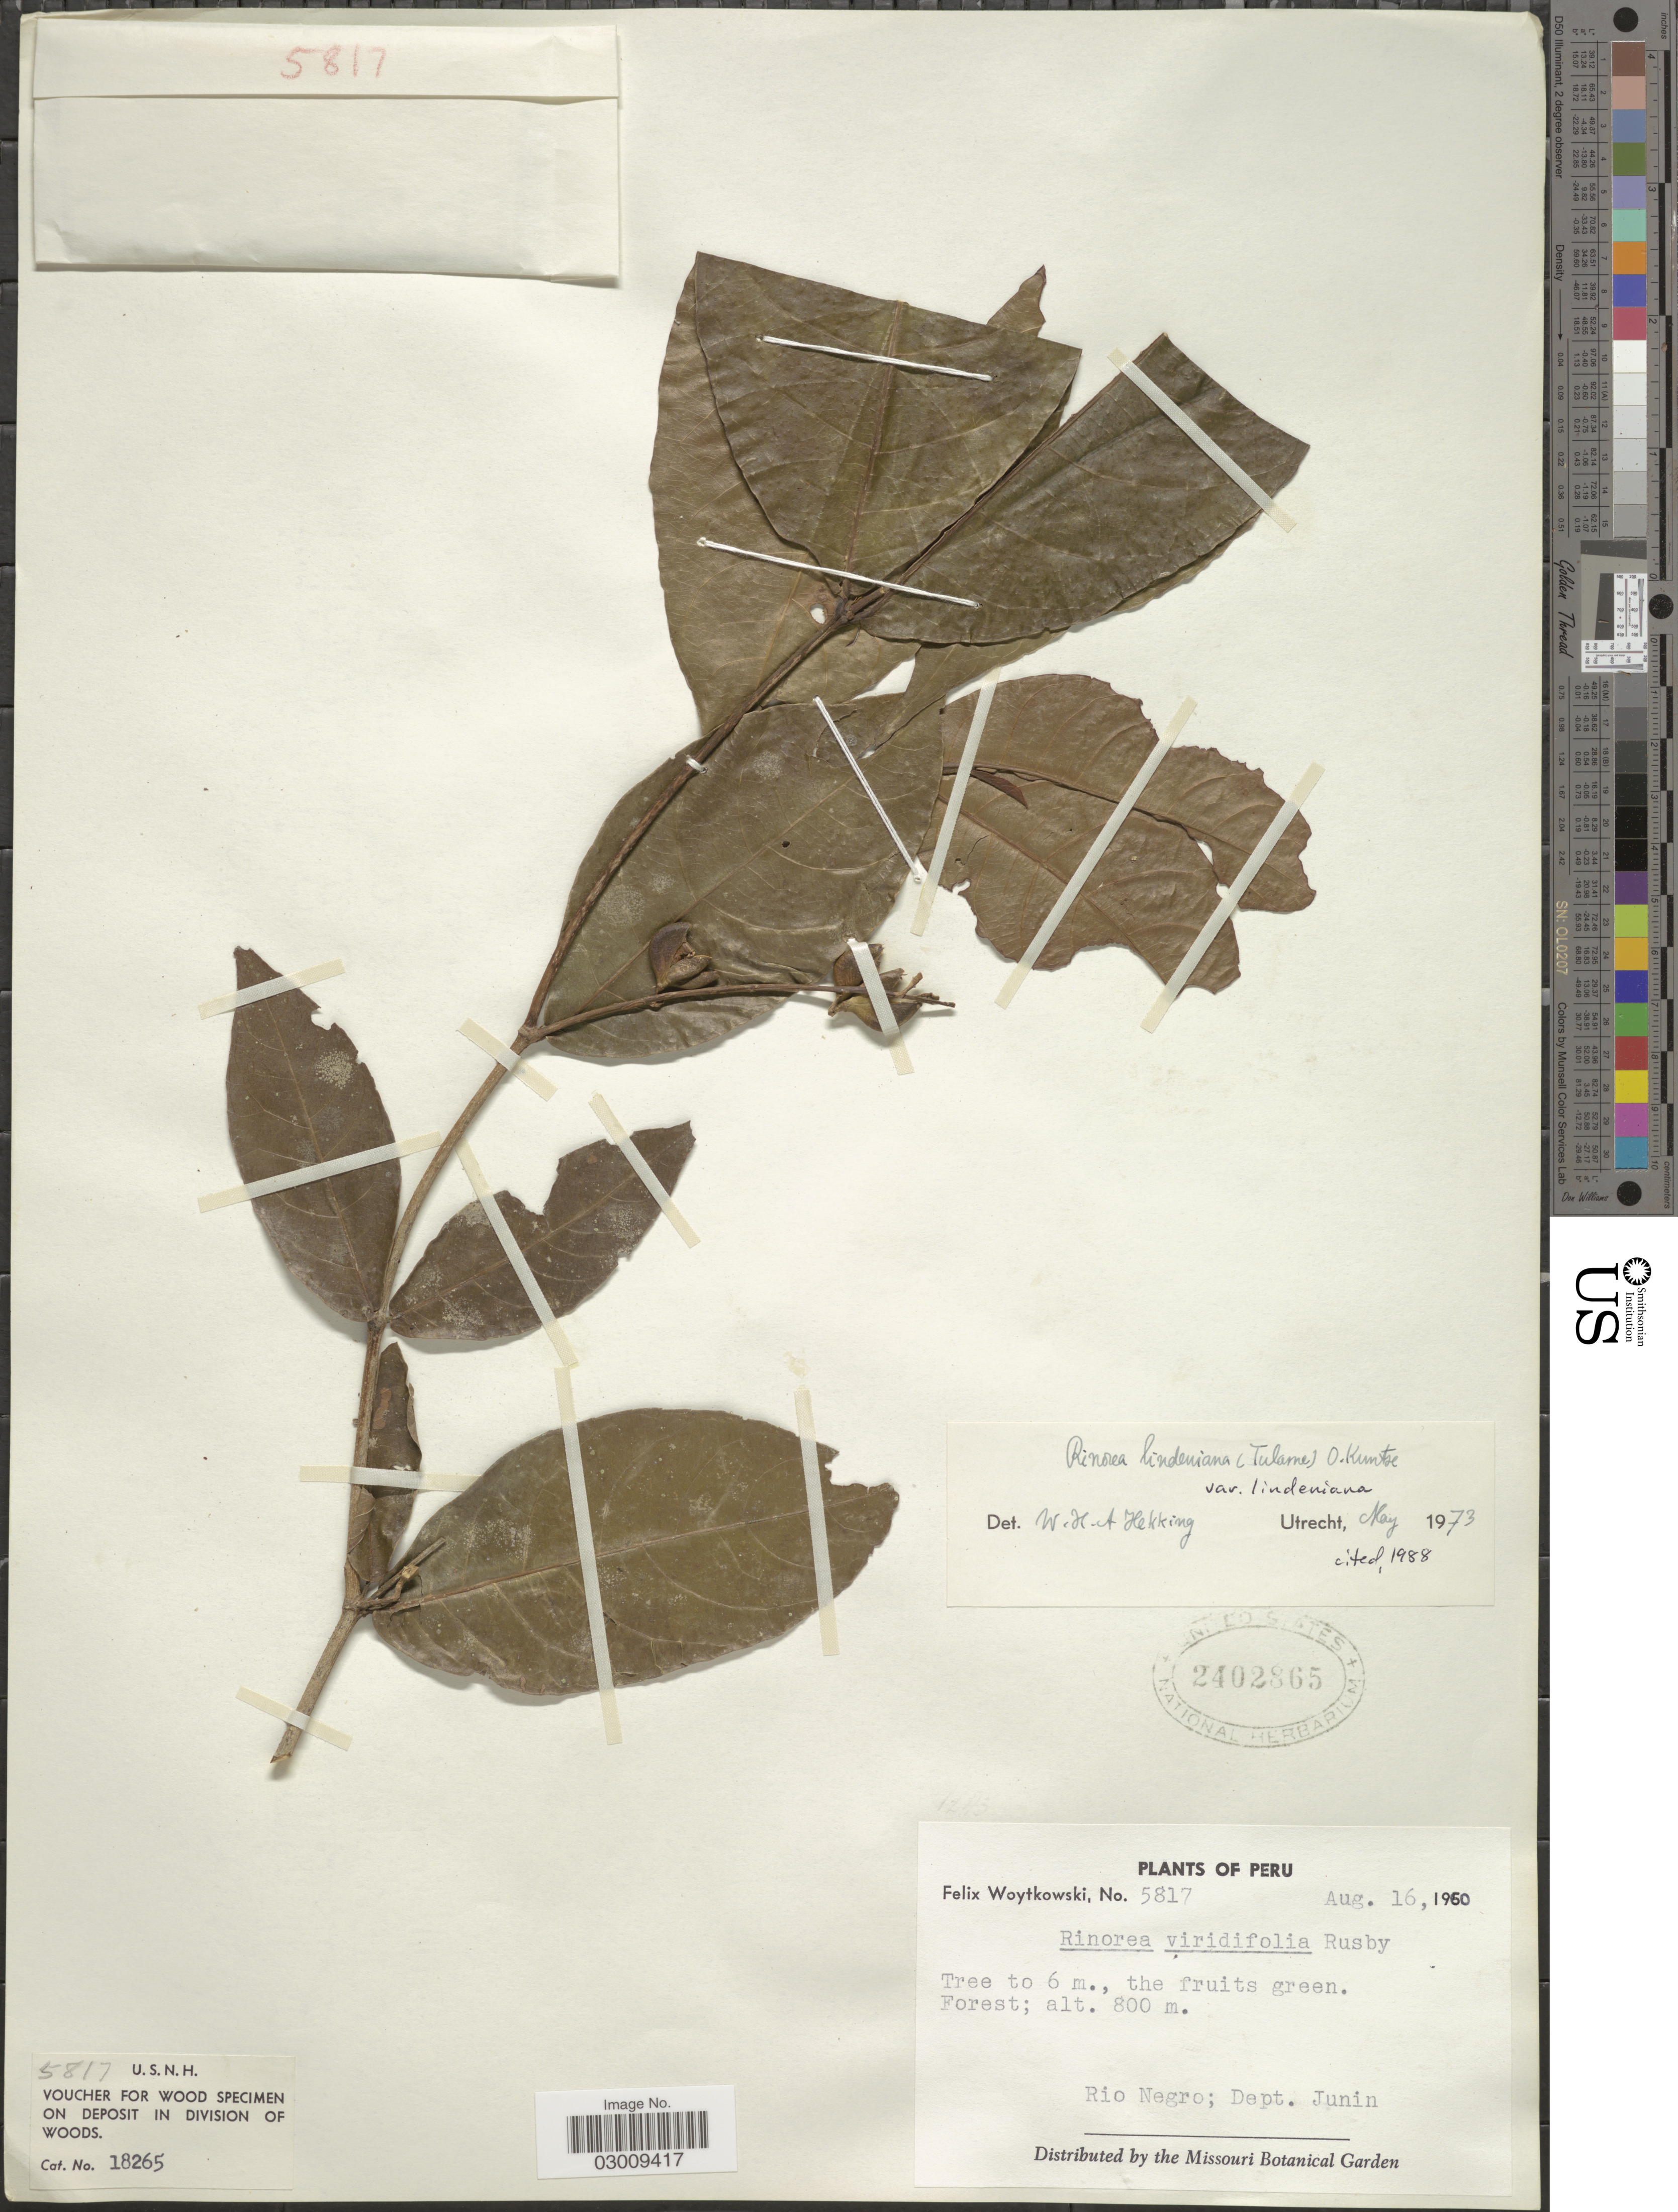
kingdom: Plantae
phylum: Tracheophyta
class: Magnoliopsida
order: Malpighiales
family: Violaceae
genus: Rinorea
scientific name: Rinorea lindeniana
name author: (Tul.) Kuntze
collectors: F. Woytkowski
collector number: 5817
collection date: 1960-08-16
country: Peru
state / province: Junín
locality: Rio Negro; Dept. Junin.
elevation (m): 800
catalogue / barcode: US 2402865